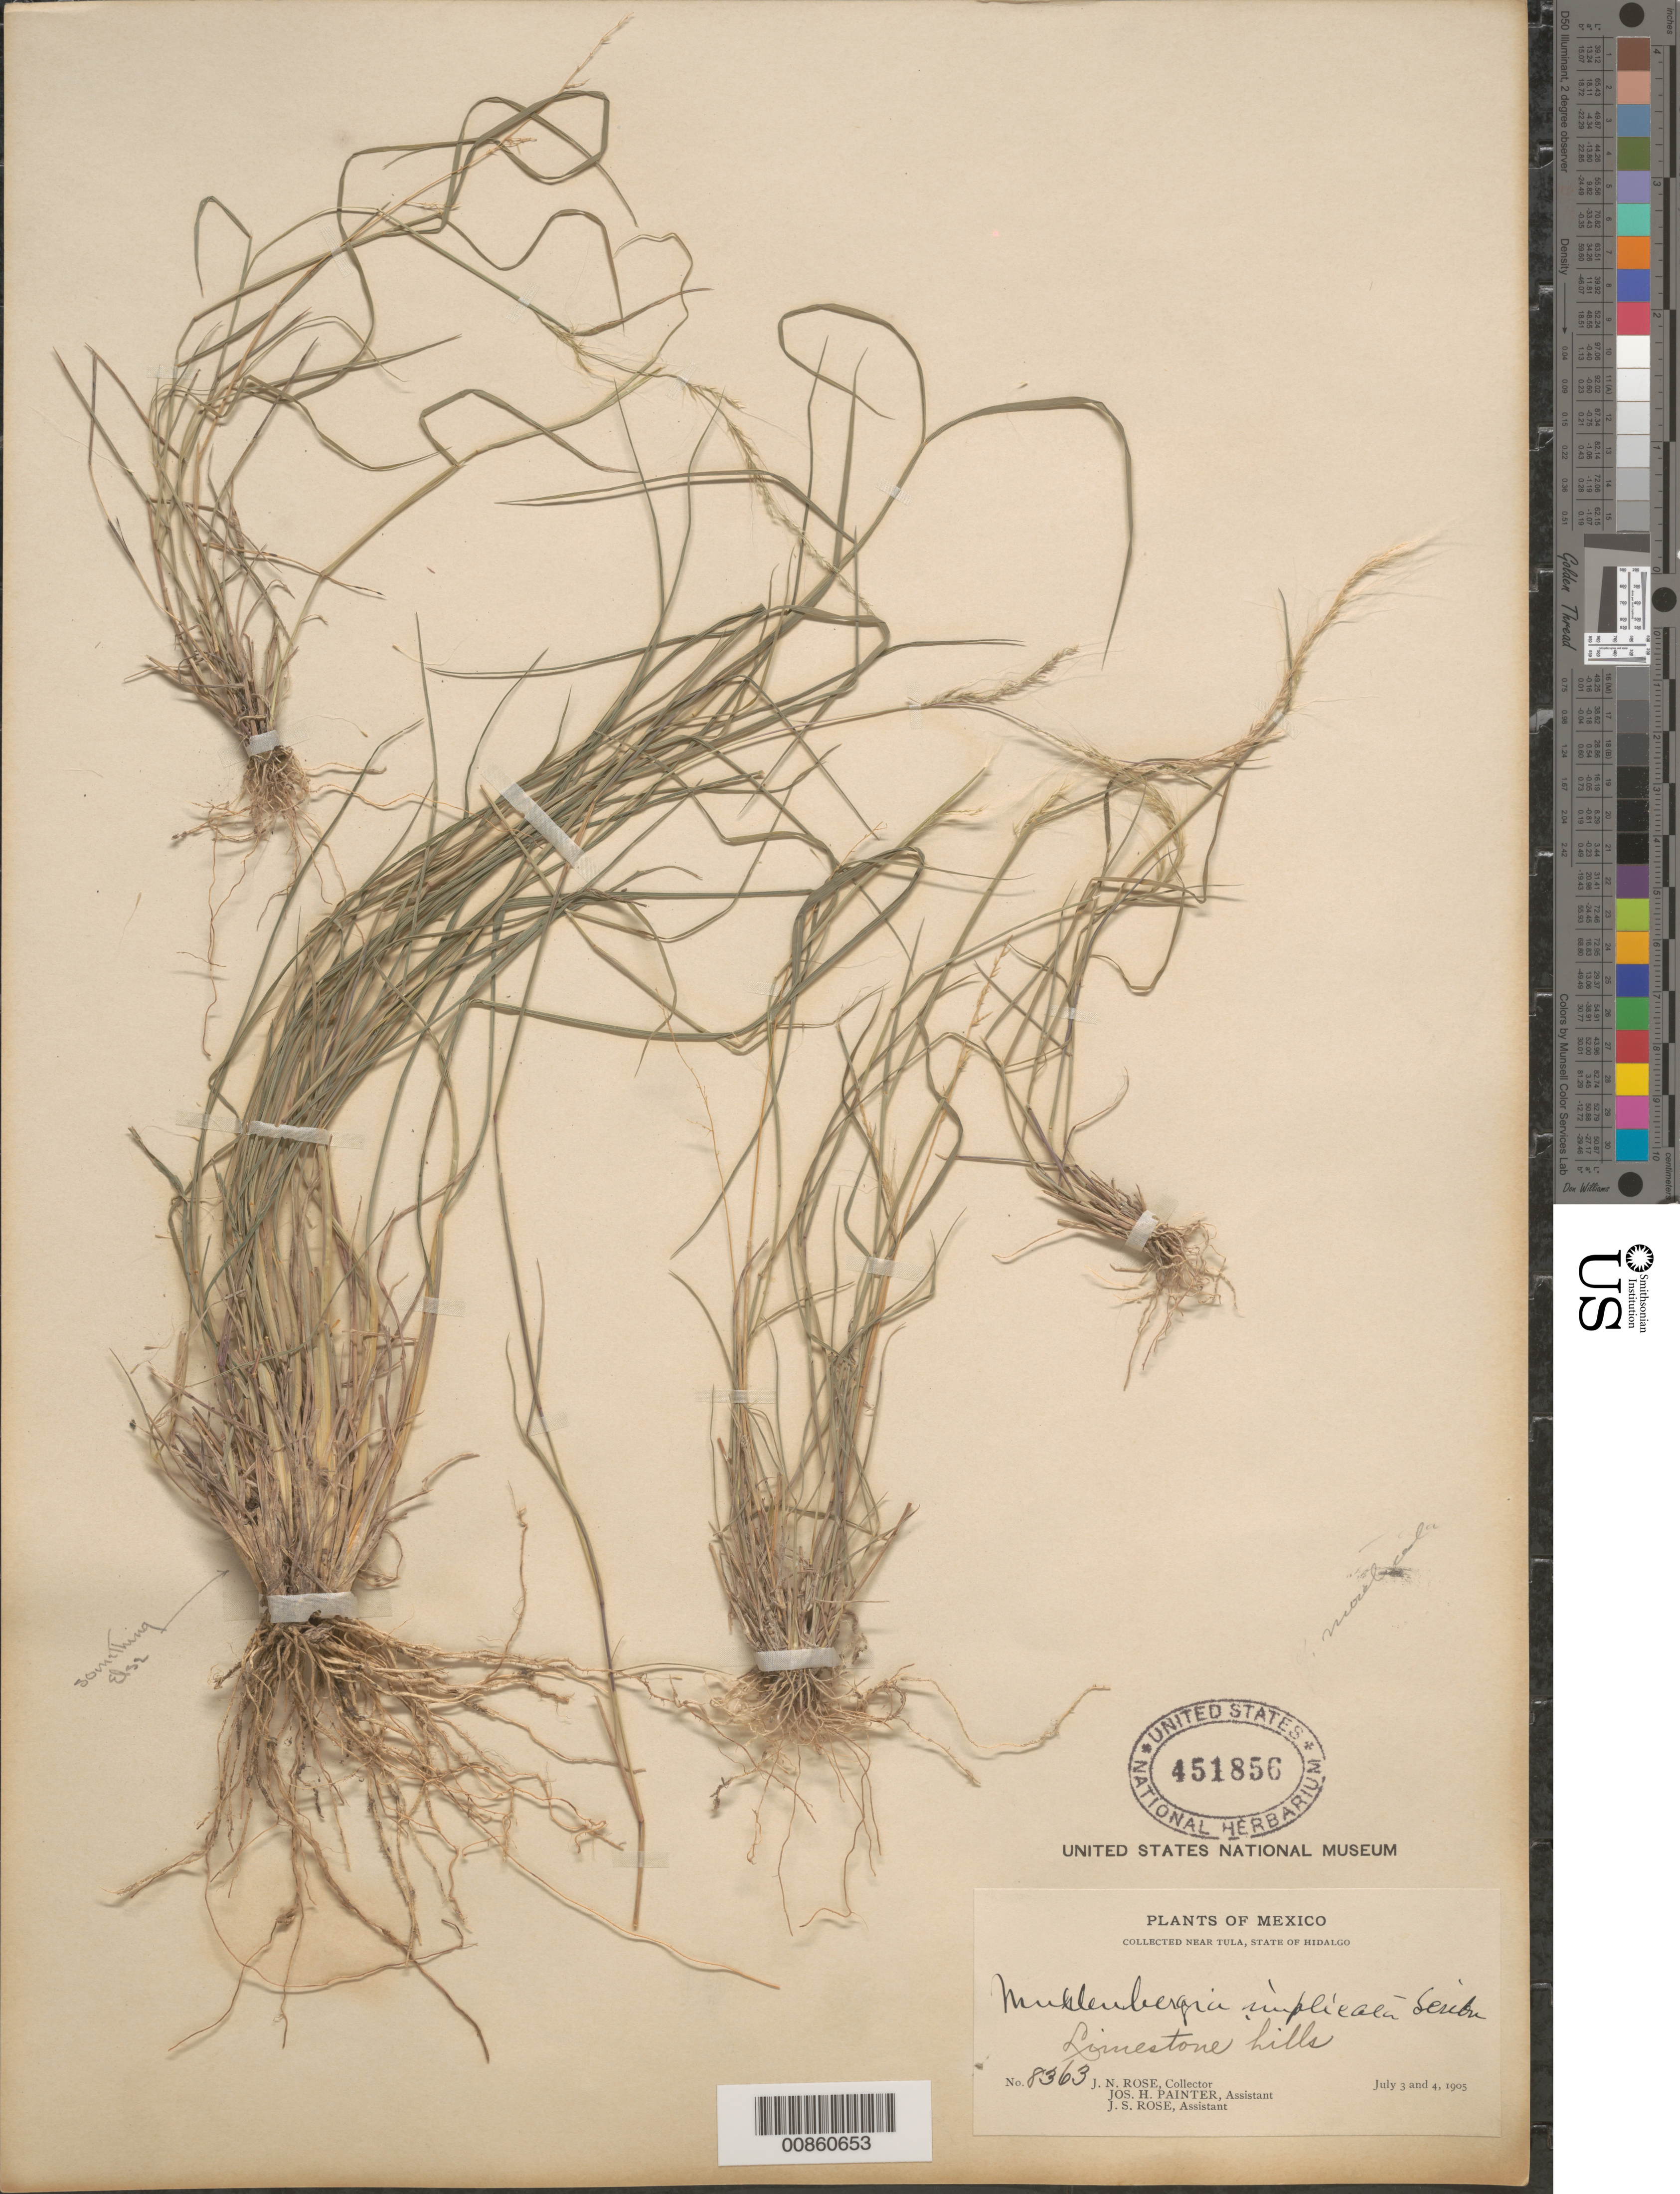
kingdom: Plantae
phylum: Tracheophyta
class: Liliopsida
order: Poales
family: Poaceae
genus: Muhlenbergia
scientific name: Muhlenbergia monticola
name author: Buckley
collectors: J. N. Rose & J. H. Painter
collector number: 8363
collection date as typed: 04 Jul 1905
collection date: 1905-07-04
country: Mexico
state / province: Hidalgo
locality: Near Tula, Estado de Hidalgo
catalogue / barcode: US 451856